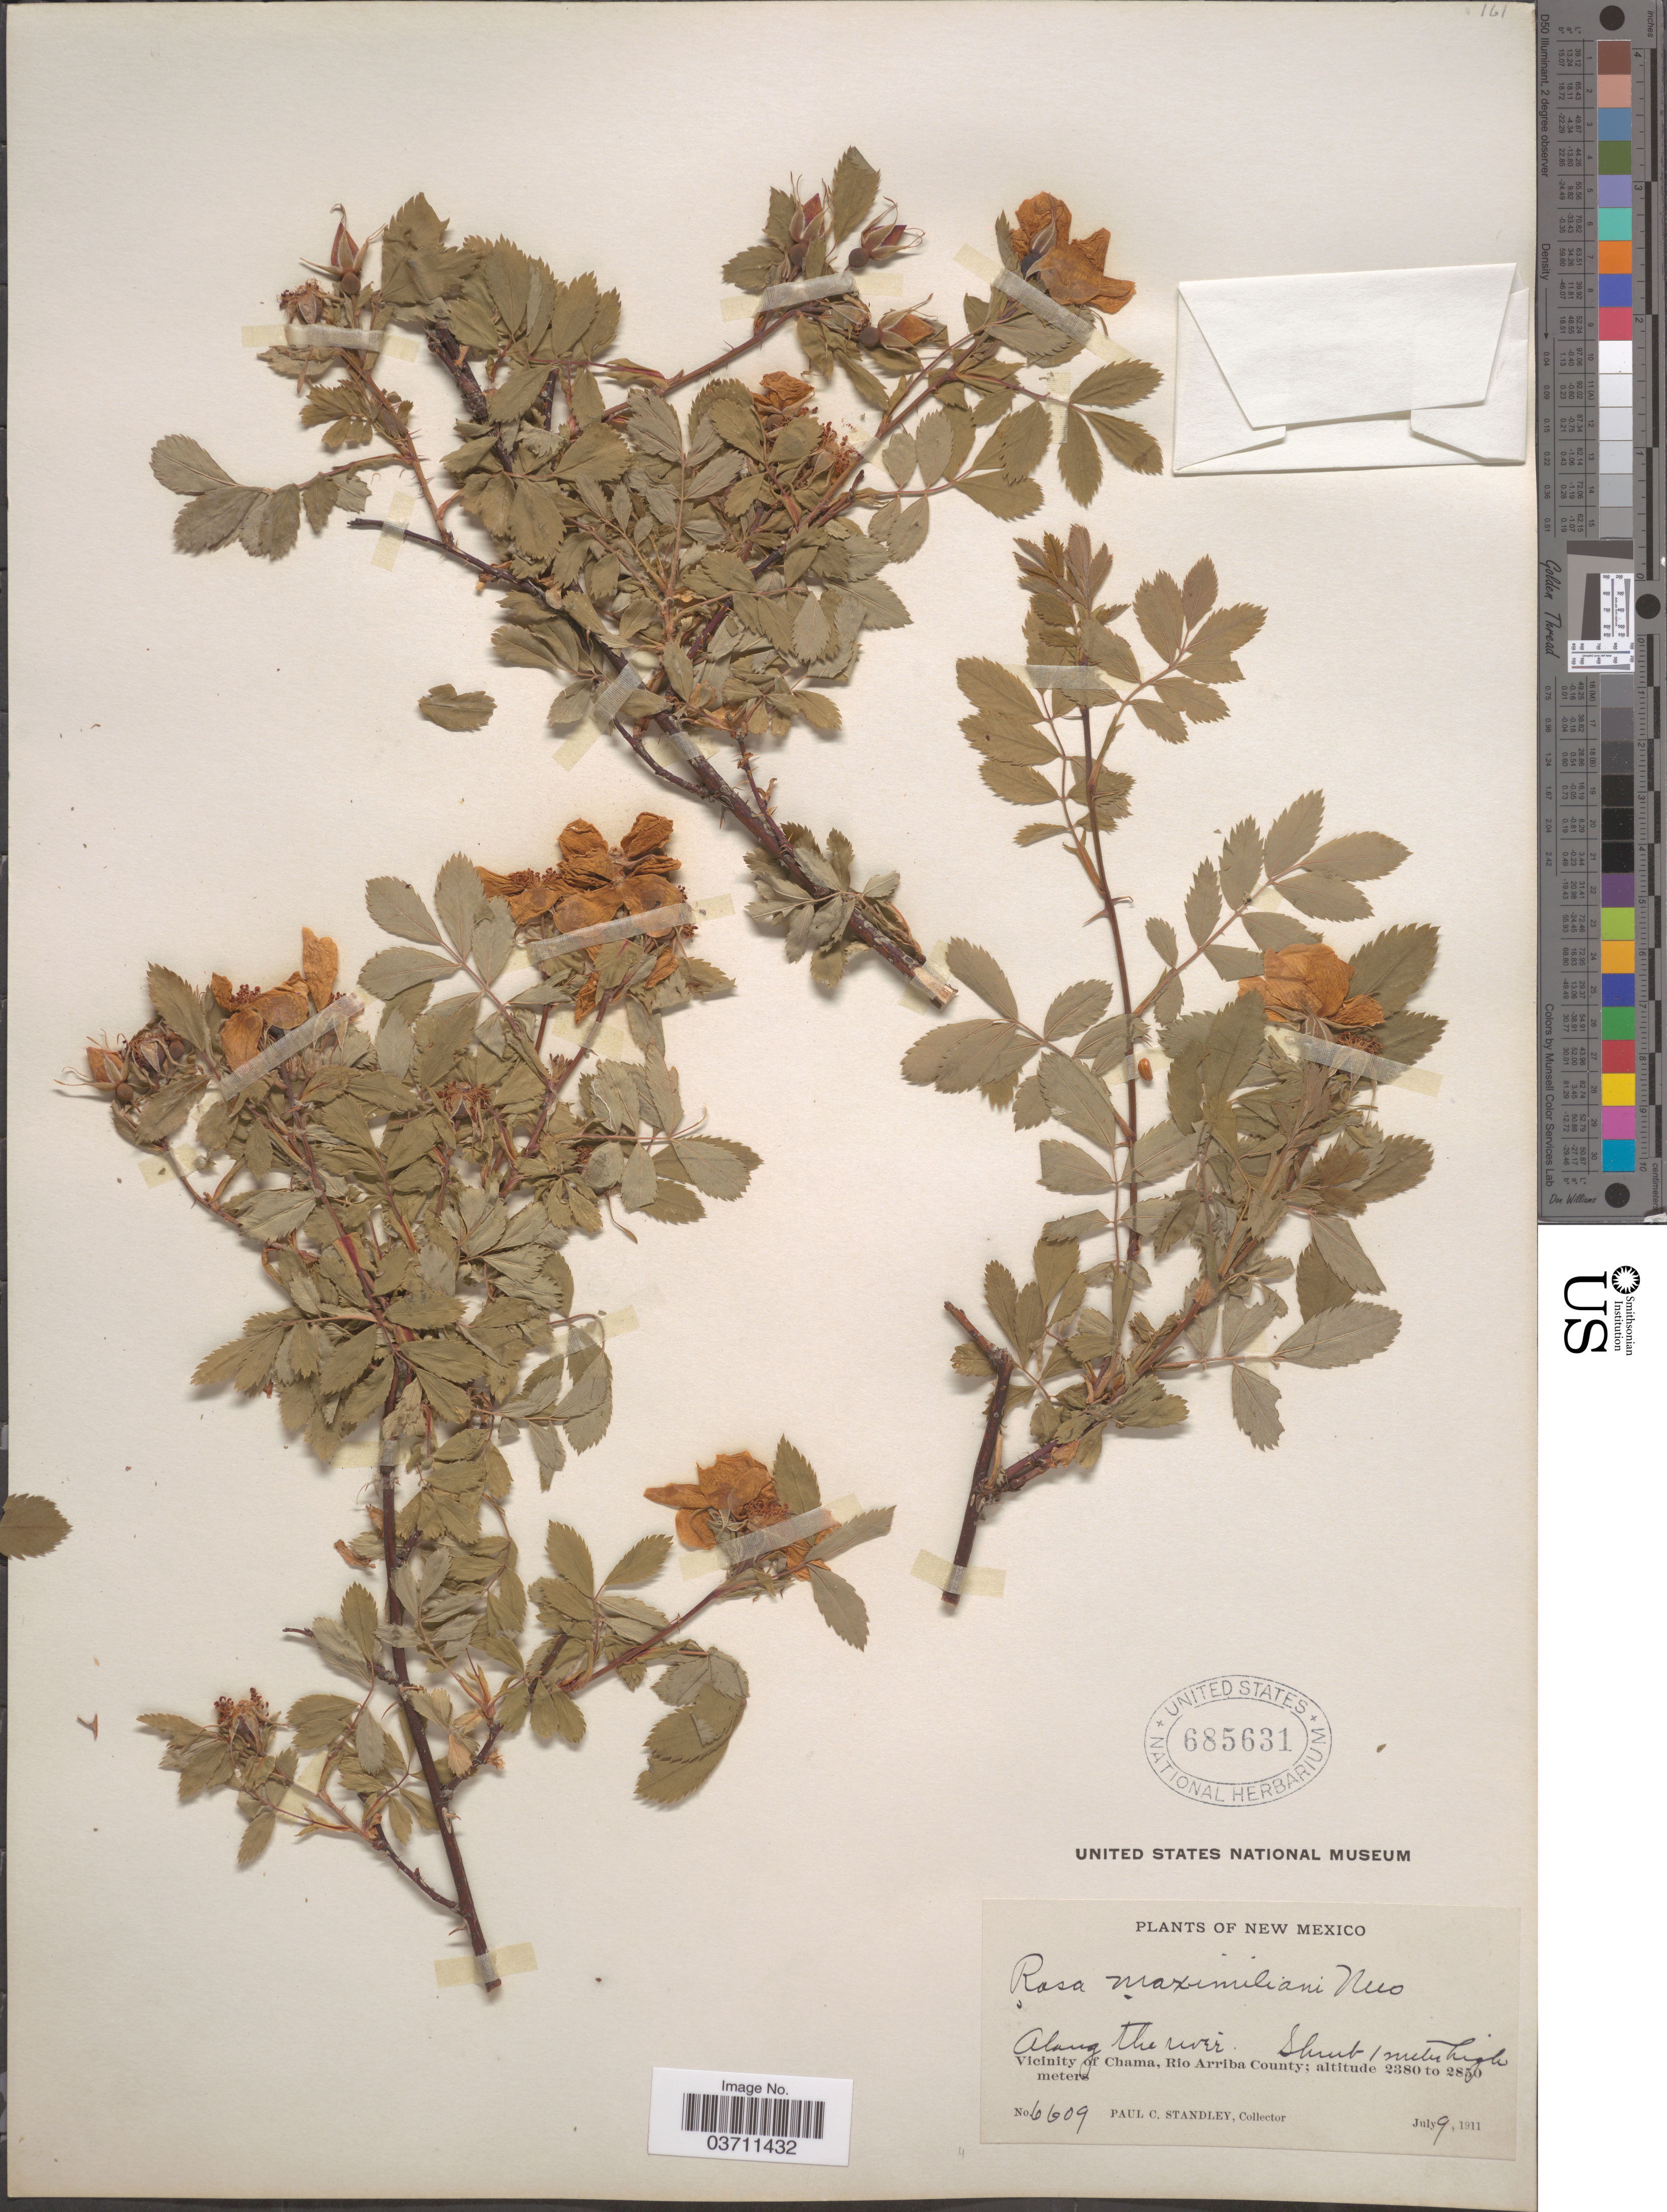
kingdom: Plantae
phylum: Tracheophyta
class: Magnoliopsida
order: Rosales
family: Rosaceae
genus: Rosa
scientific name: Rosa maximiliani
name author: Nees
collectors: P. C. Standley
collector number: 6609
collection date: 1911-07-09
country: United States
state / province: New Mexico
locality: Along the river. Vicinity of Chama, Rio Arriba County.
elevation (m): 2380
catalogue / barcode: US 685631